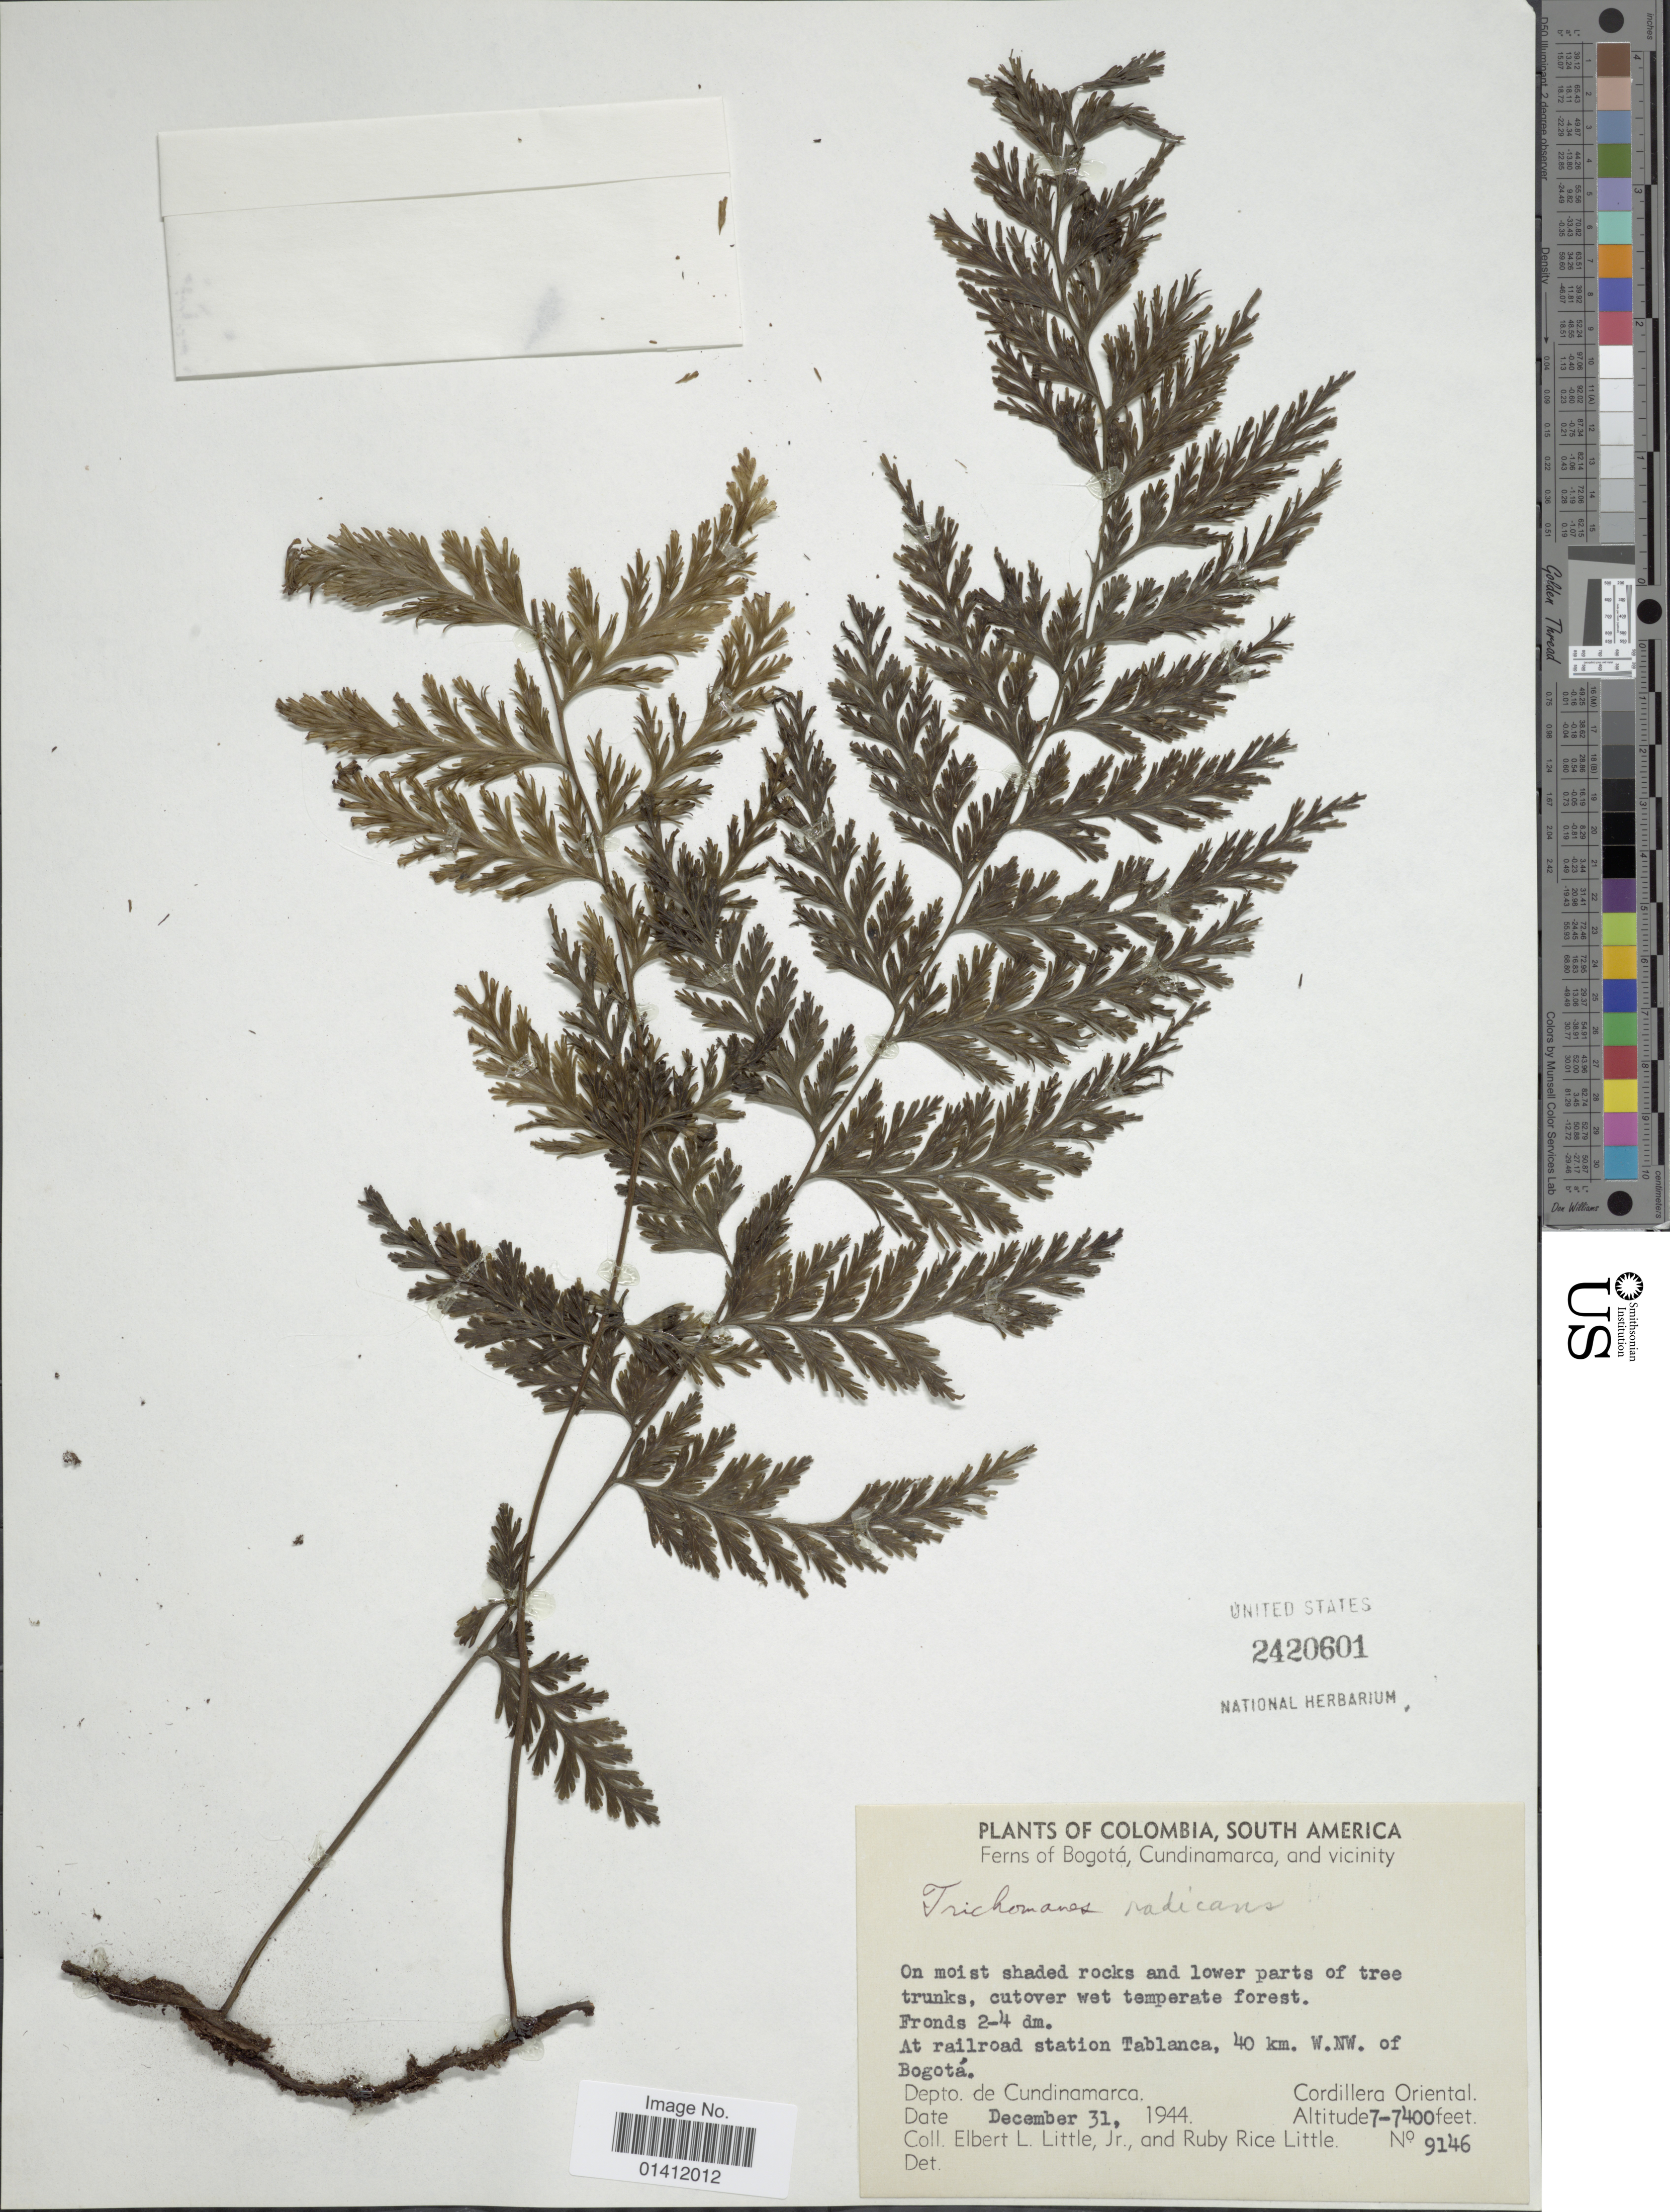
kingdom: Plantae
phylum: Tracheophyta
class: Polypodiopsida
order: Hymenophyllales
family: Hymenophyllaceae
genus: Vandenboschia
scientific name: Vandenboschia radicans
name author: (Sw.) Copel.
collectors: E. L. Little & R. R. Little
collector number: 9146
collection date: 1944-12-31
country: Colombia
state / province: Cundinamarca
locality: Cundinamarca, and vicinity. At railroad station Tablanca, 40 km. W. NW. of Bogota.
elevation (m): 2134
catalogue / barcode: US 2420601